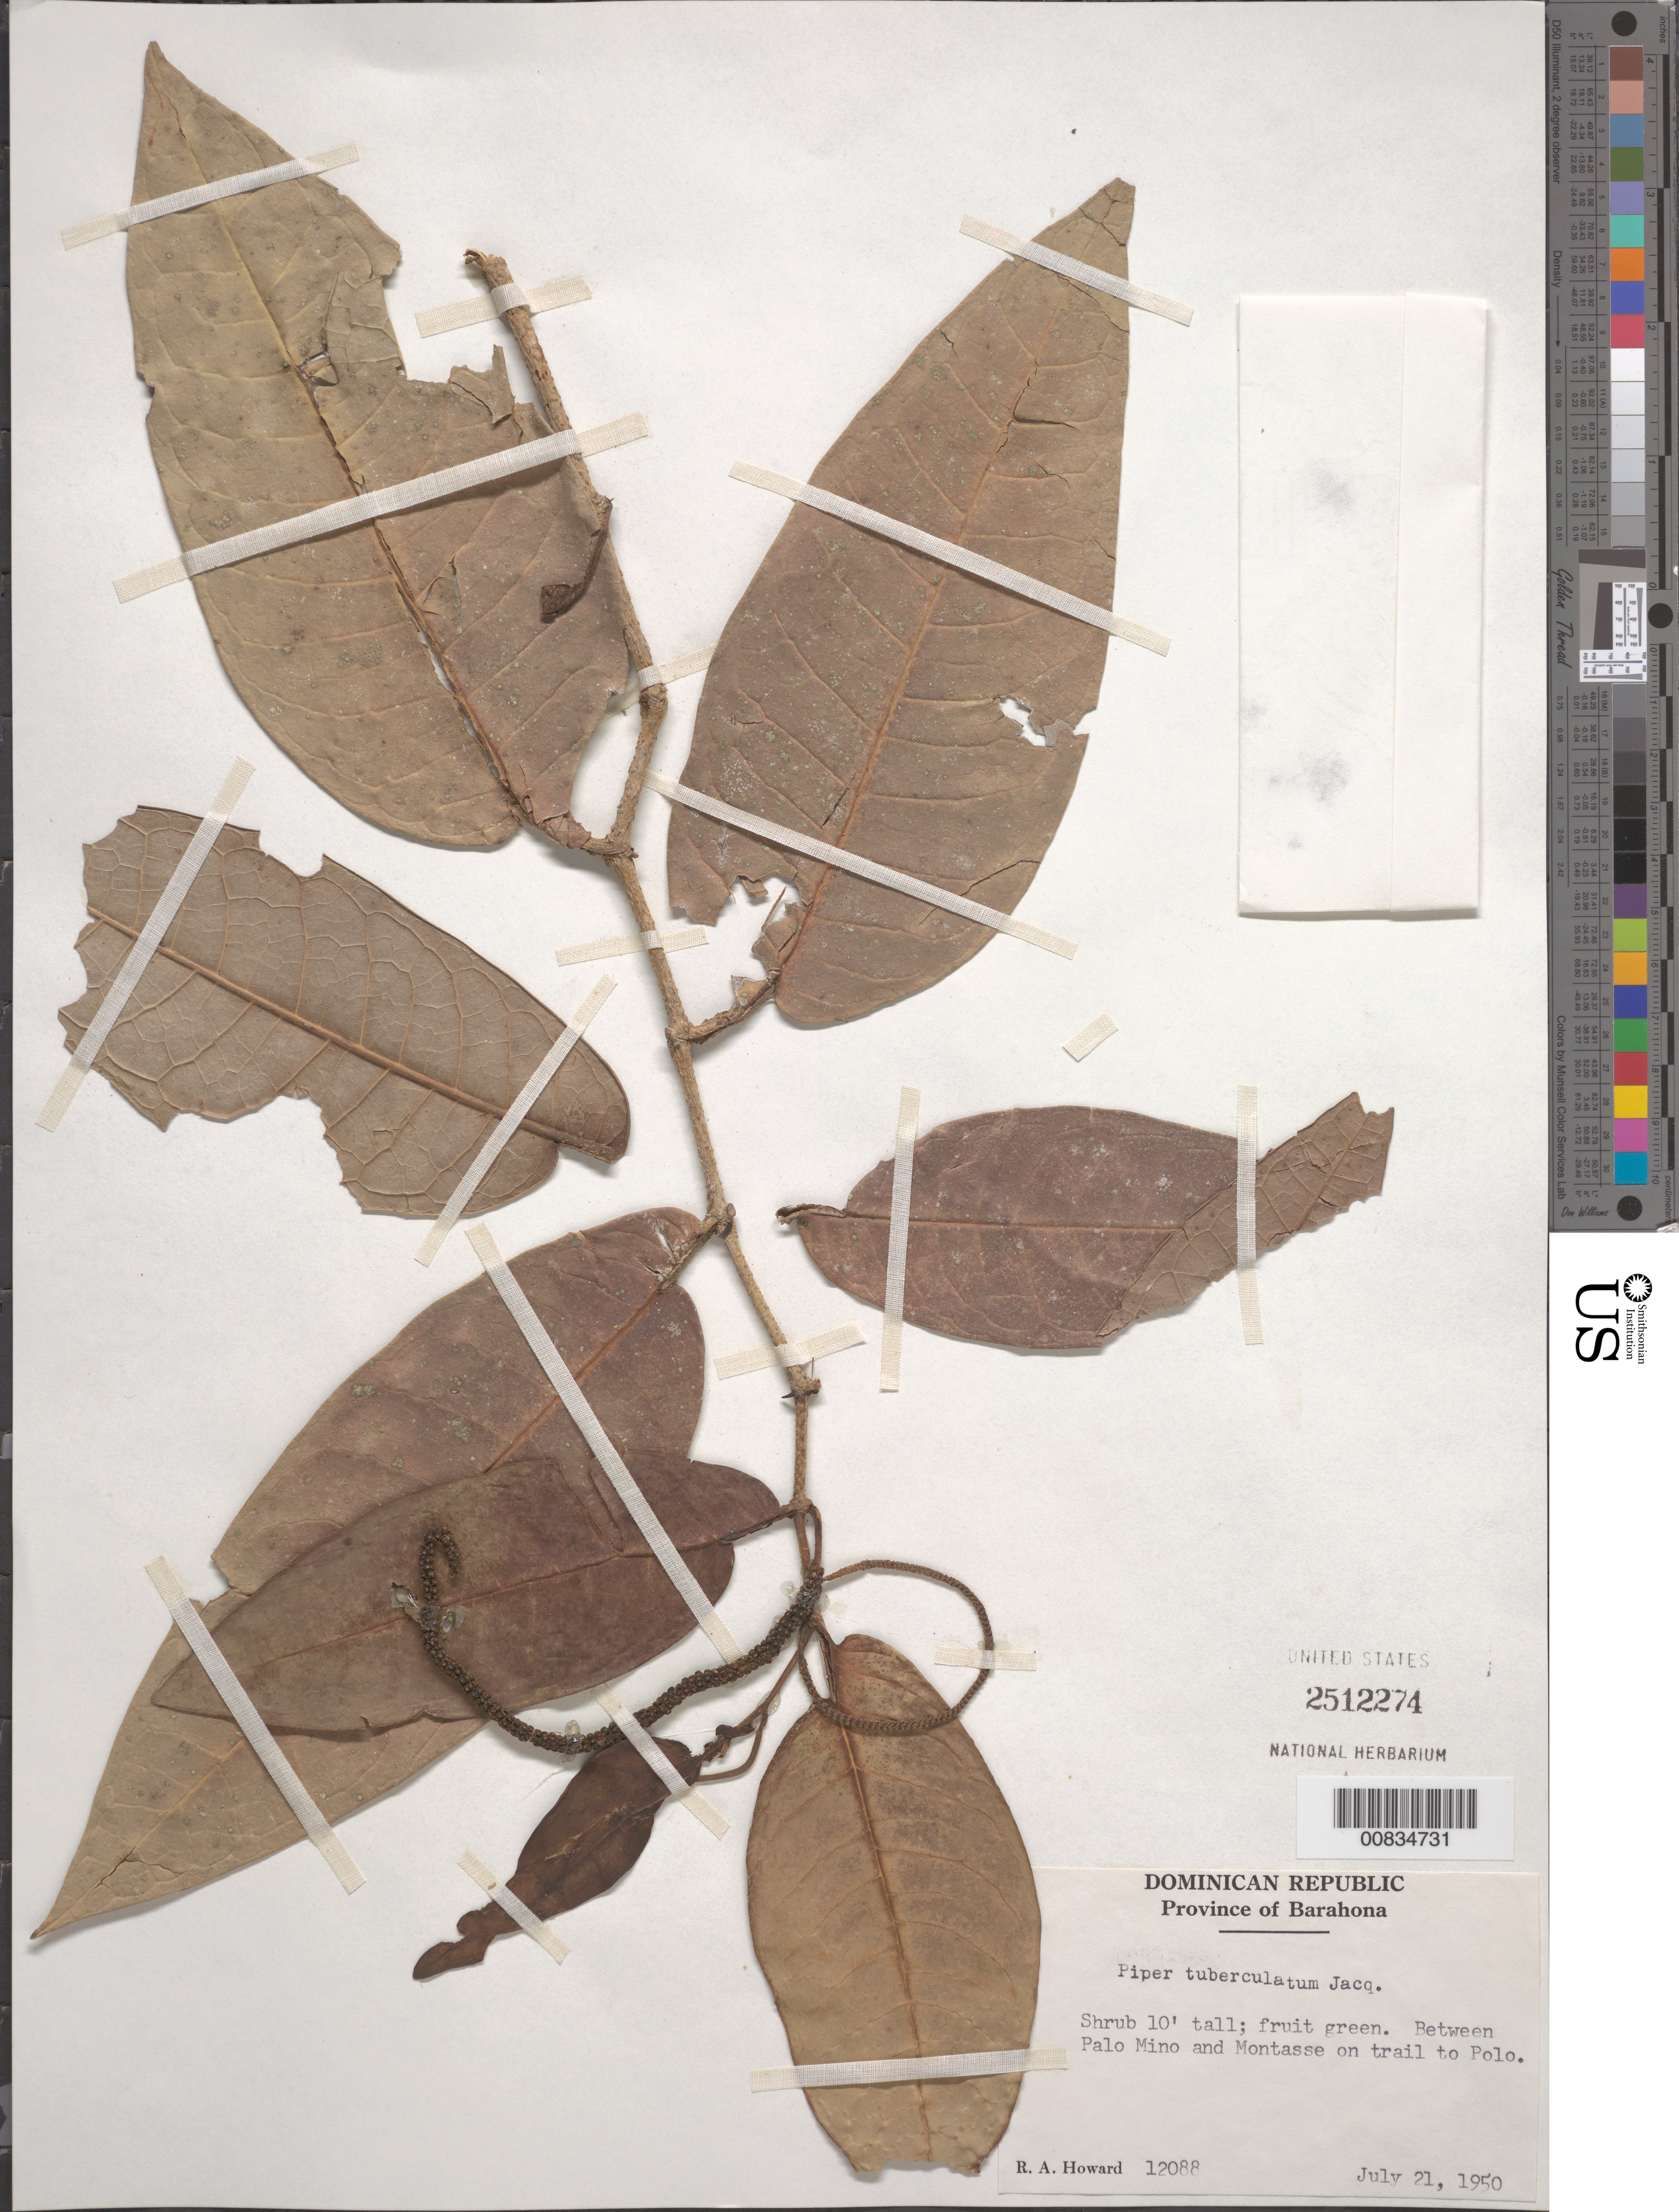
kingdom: Plantae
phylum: Tracheophyta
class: Magnoliopsida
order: Piperales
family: Piperaceae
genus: Piper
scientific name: Piper tuberculatum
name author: Jacq.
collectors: R. A. Howard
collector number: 12088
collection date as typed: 21 Jul 1950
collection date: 1950-07-21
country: Dominican Republic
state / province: Barahona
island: Hispaniola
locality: Between Palo Mino and Montasse on trail to Polo.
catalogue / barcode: US 2512274